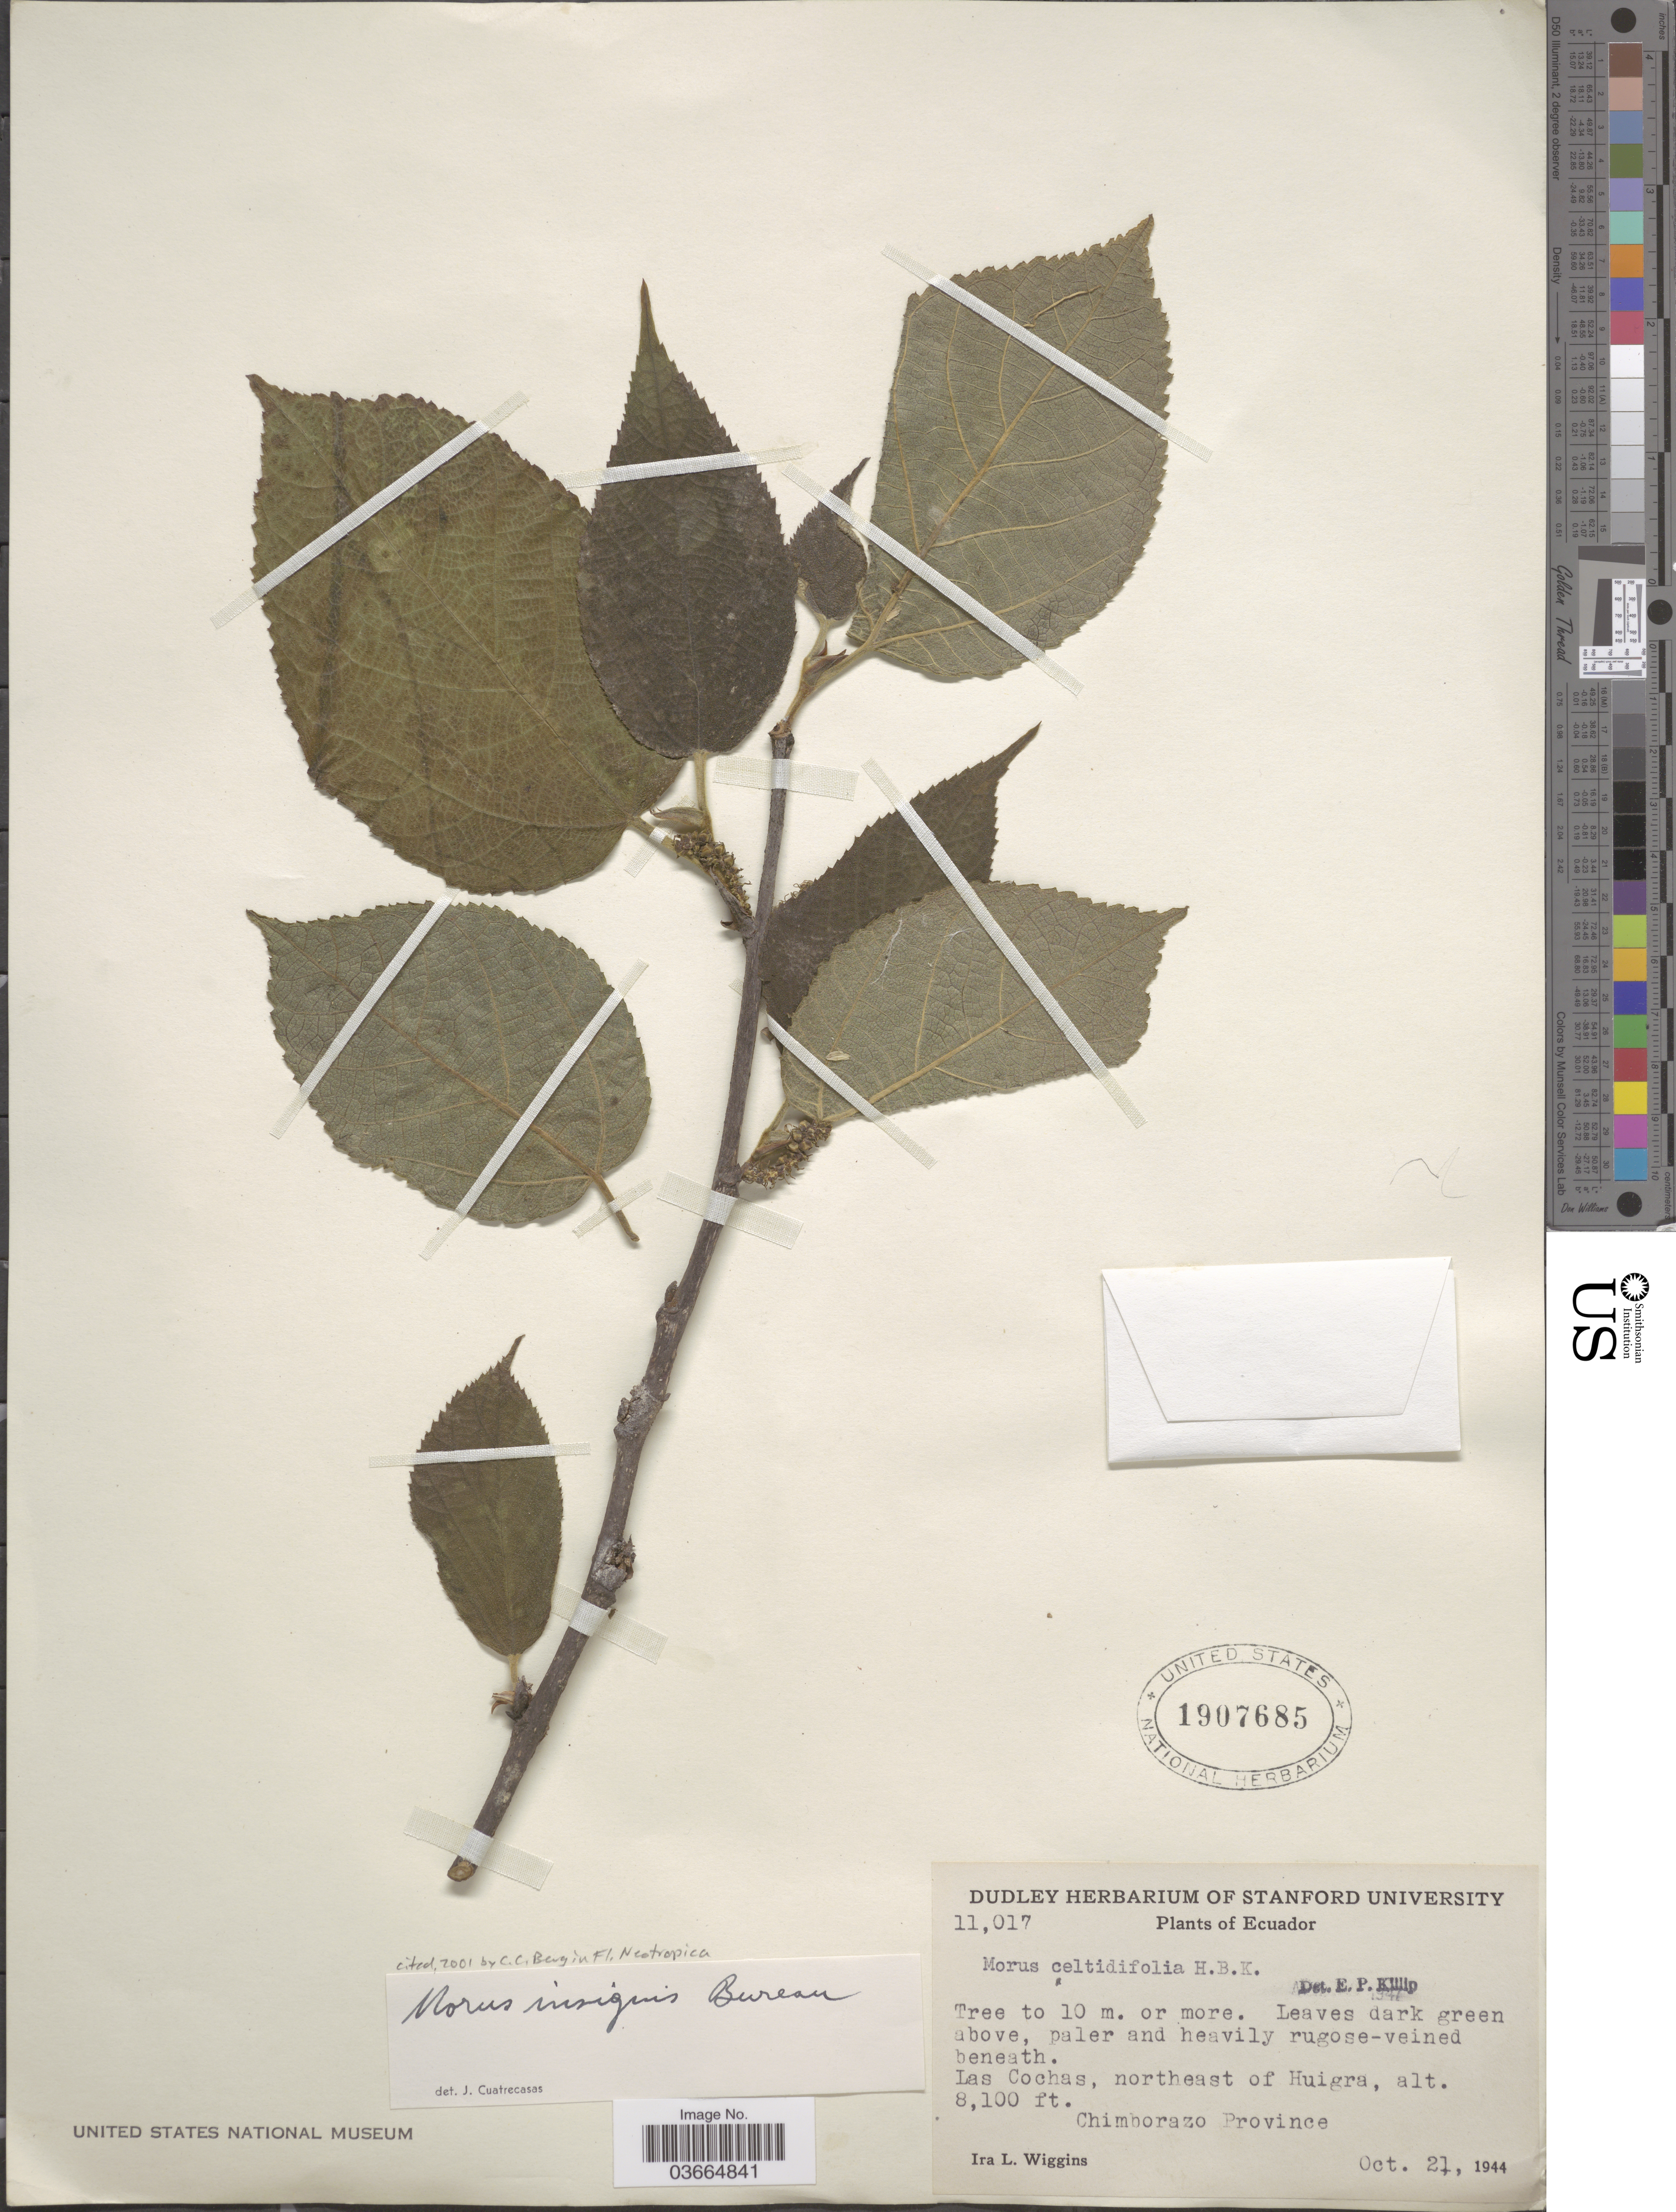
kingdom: Plantae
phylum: Tracheophyta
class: Magnoliopsida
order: Rosales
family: Moraceae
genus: Paratrophis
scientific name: Paratrophis insignis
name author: (Bureau) E. M. Gardner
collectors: I. L. Wiggins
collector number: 11017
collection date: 1944-10-21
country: Ecuador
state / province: Chimborazo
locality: Las Cochas, northeast of Huigra. Chimborazo Province.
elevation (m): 2469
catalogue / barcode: US 1907685